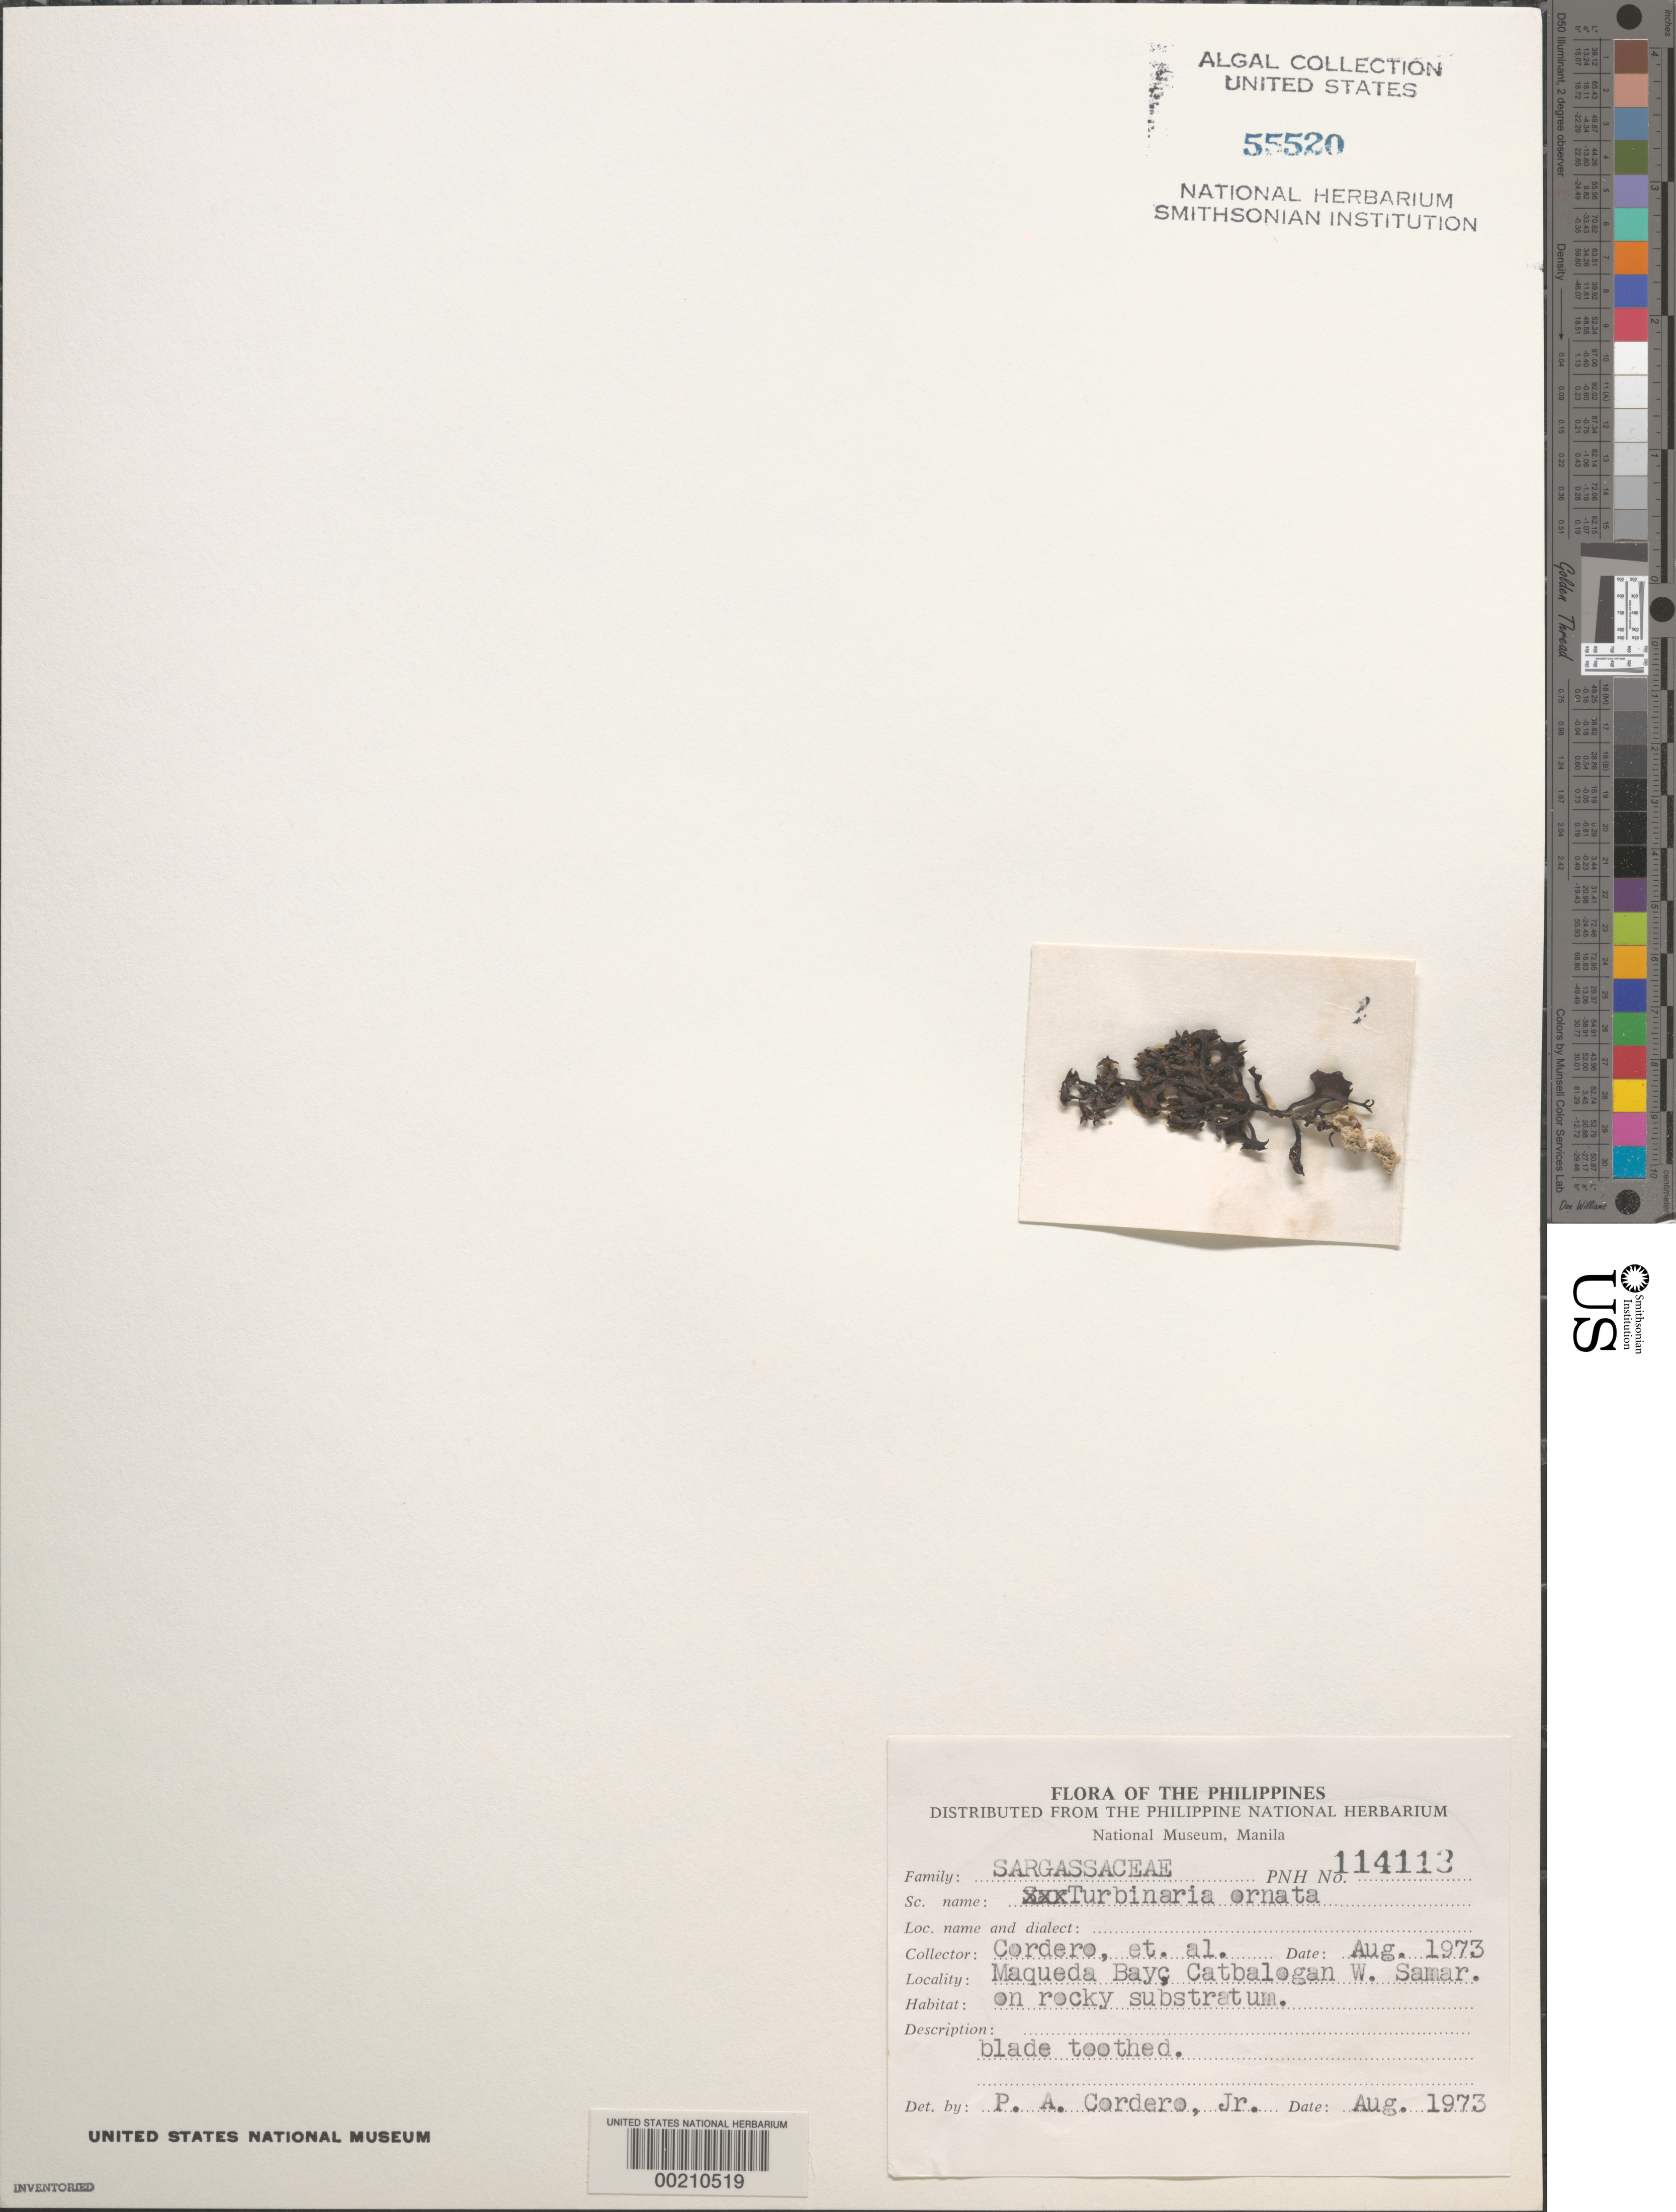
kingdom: Chromista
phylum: Ochrophyta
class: Phaeophyceae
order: Fucales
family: Sargassaceae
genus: Turbinaria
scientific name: Turbinaria ornata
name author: (Turner) J. Agardh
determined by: Cordero, P. A., Jr.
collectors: P. A. Cordero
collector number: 114113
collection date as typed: Aug 1973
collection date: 1973-08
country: Philippines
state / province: Eastern Visayas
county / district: Western Samar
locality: Maqueda bay, catbalogan, west samar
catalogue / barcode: US 55520